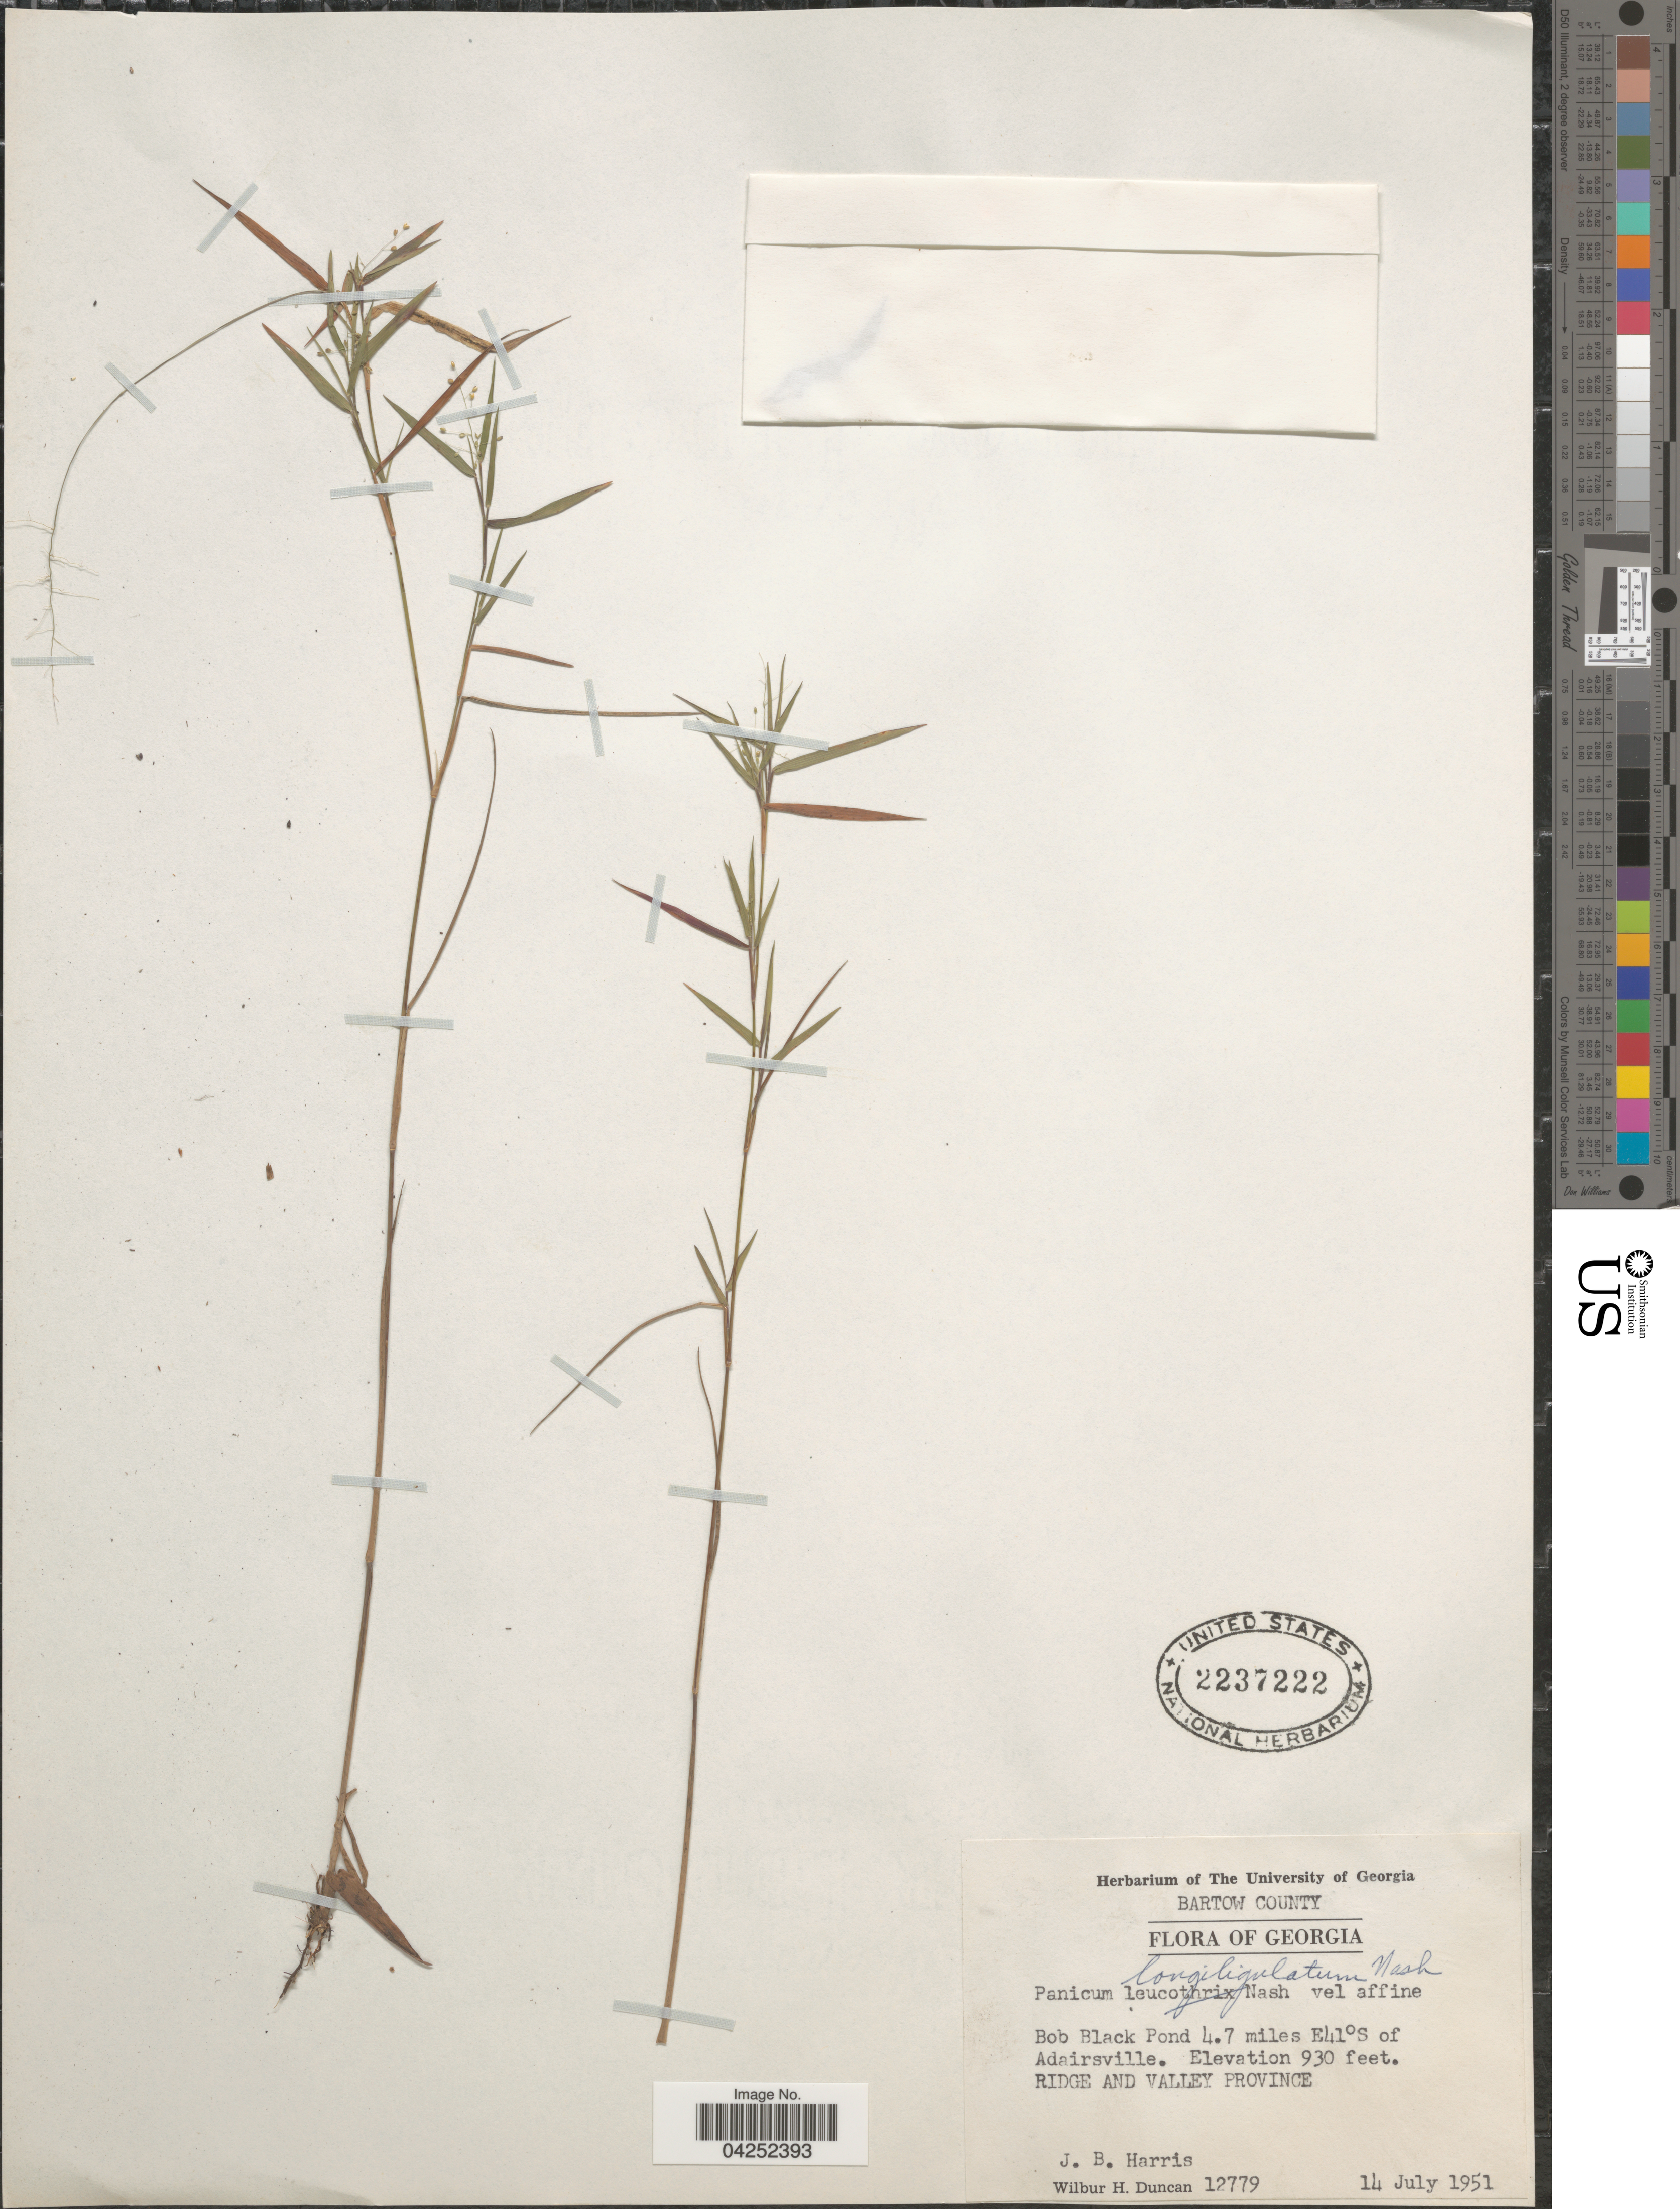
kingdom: Plantae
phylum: Tracheophyta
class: Liliopsida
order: Poales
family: Poaceae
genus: Dichanthelium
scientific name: Dichanthelium acuminatum var. longiligulatum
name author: (Nash) Gould & C.A. Clark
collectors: J. B. Harris & W. H. Duncan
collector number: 12779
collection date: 1951-07-14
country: United States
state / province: Georgia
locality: Bartow County. Bob Black Pond 4.7 miles E41ºS of Adairsville. Ridge and Valley Province.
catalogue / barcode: US 2237222